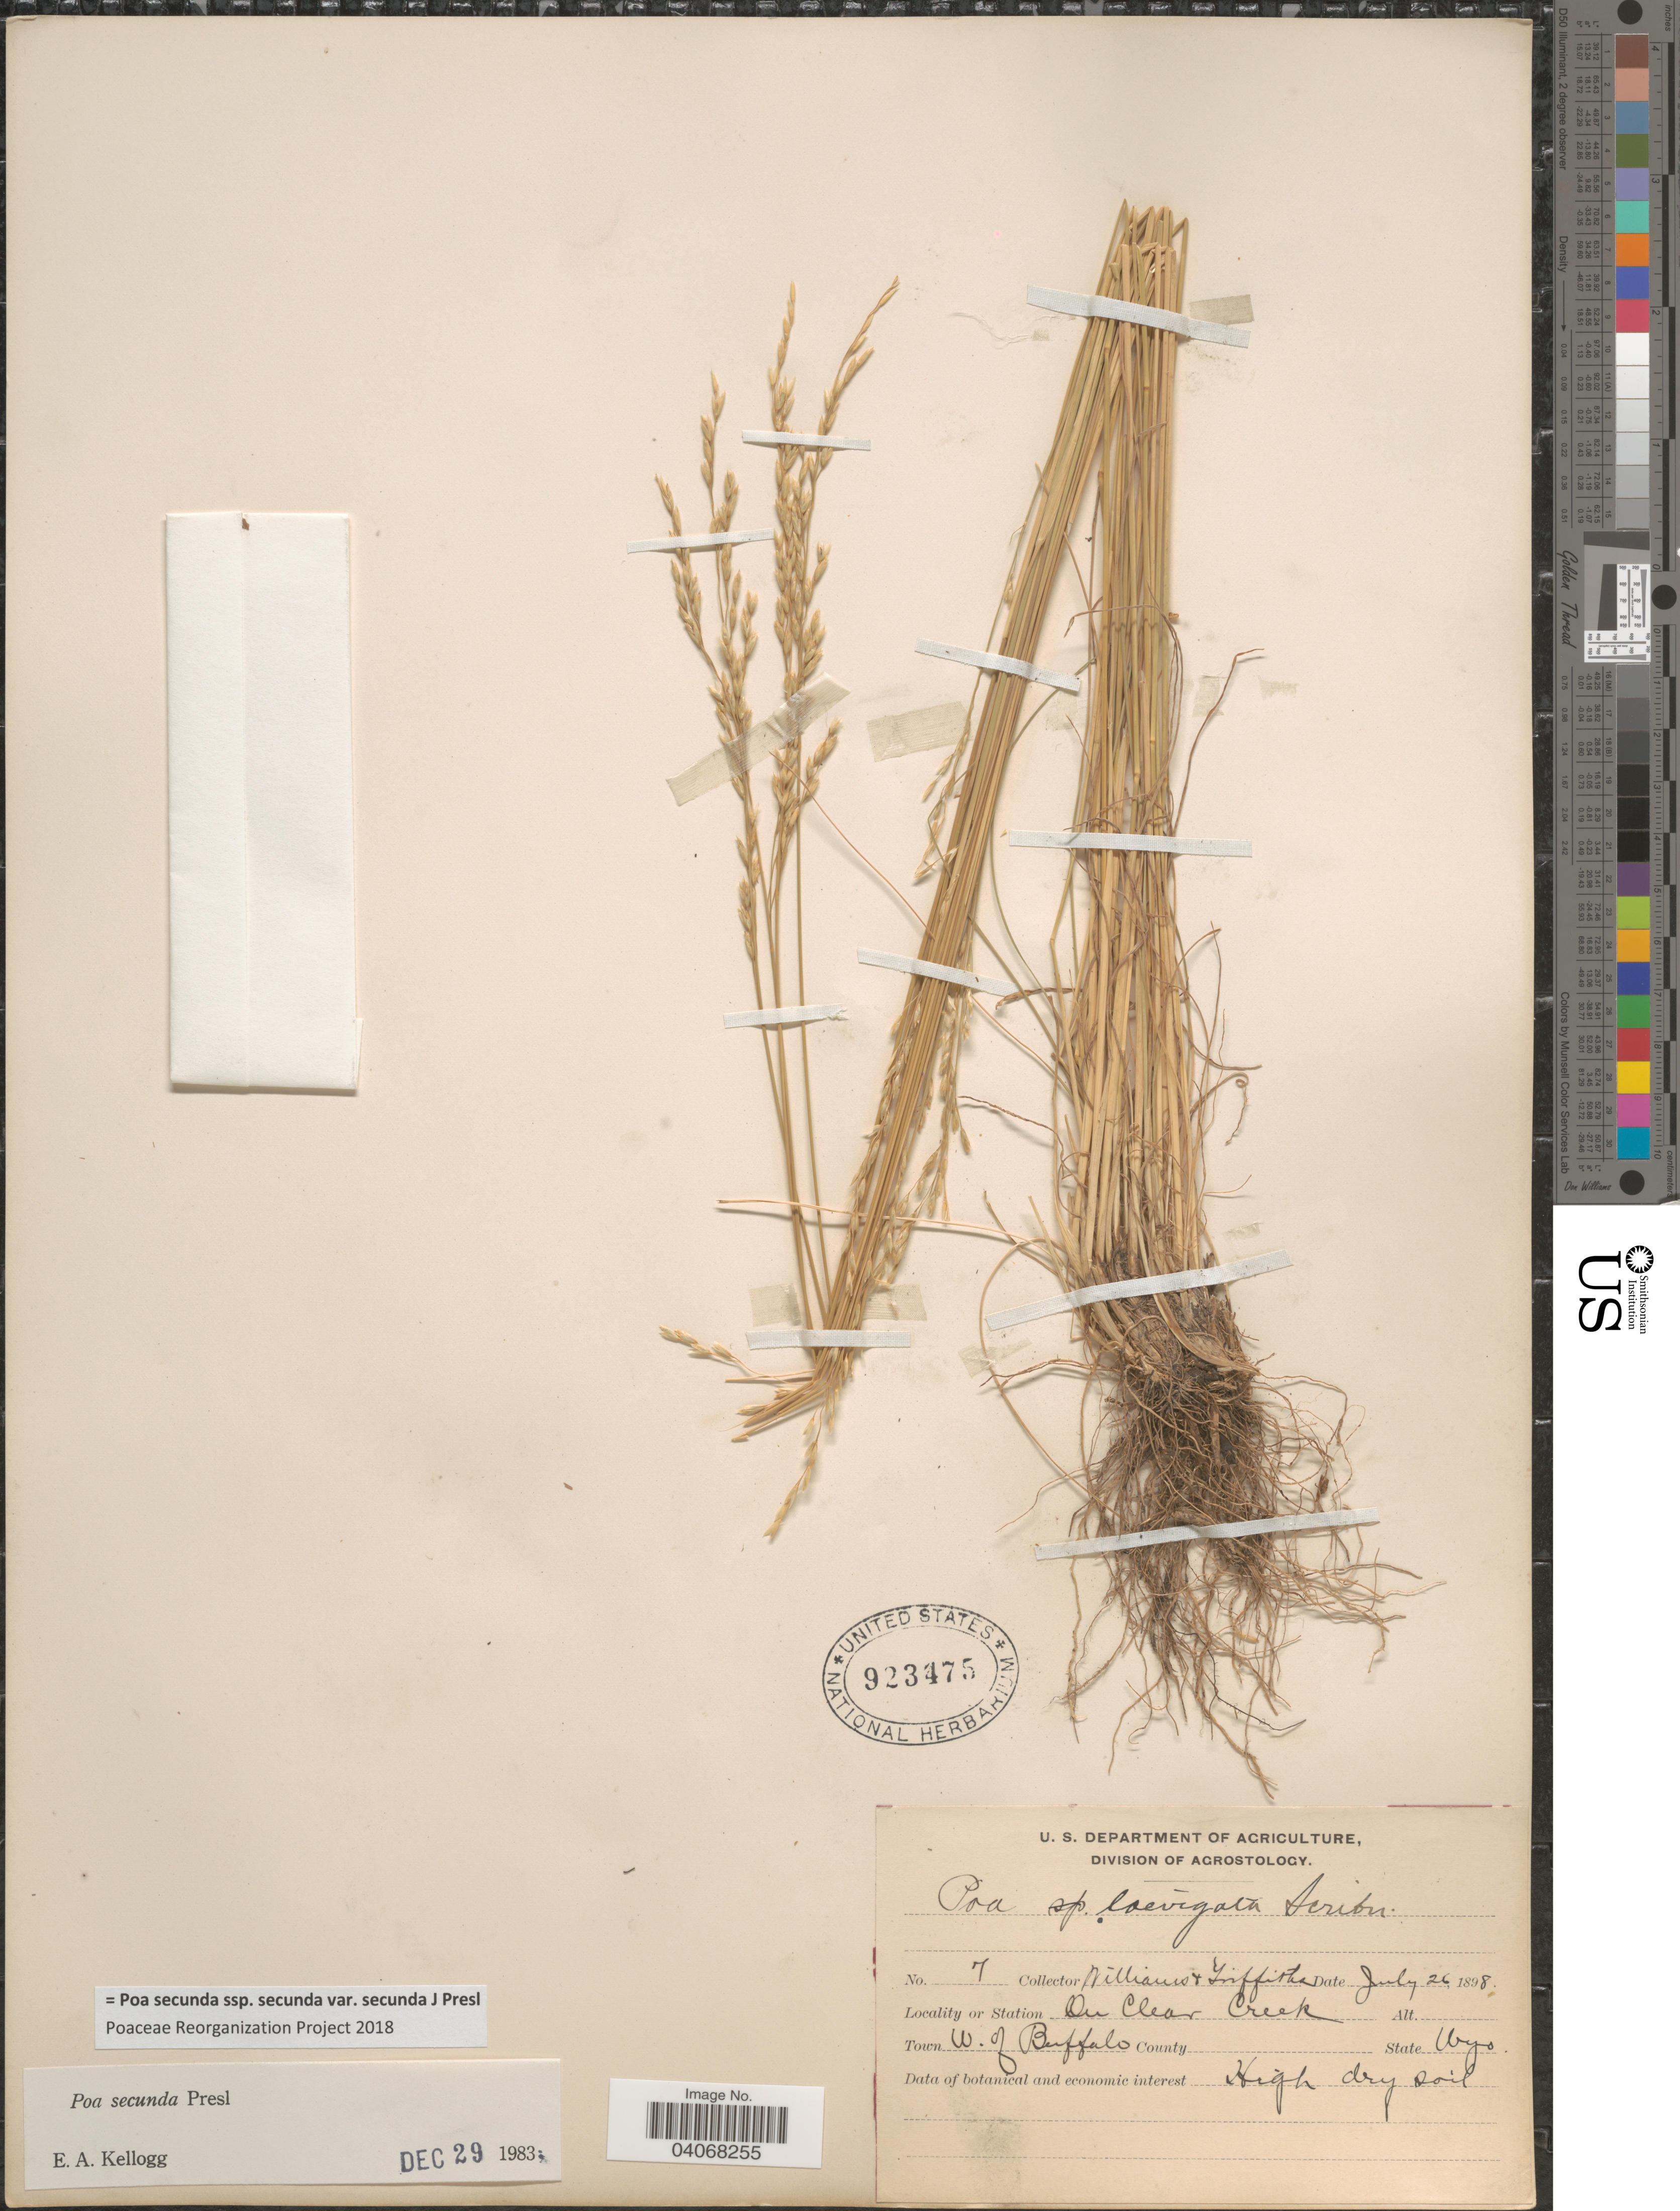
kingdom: Plantae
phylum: Tracheophyta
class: Liliopsida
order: Poales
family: Poaceae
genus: Poa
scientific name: Poa secunda subsp. secunda var. secunda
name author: J. Presl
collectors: -- Williams & -- Griffiths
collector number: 7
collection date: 1898-07-26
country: United States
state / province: Wyoming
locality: On Clear Creek. Town W. of Buffalo.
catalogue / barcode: US 923475